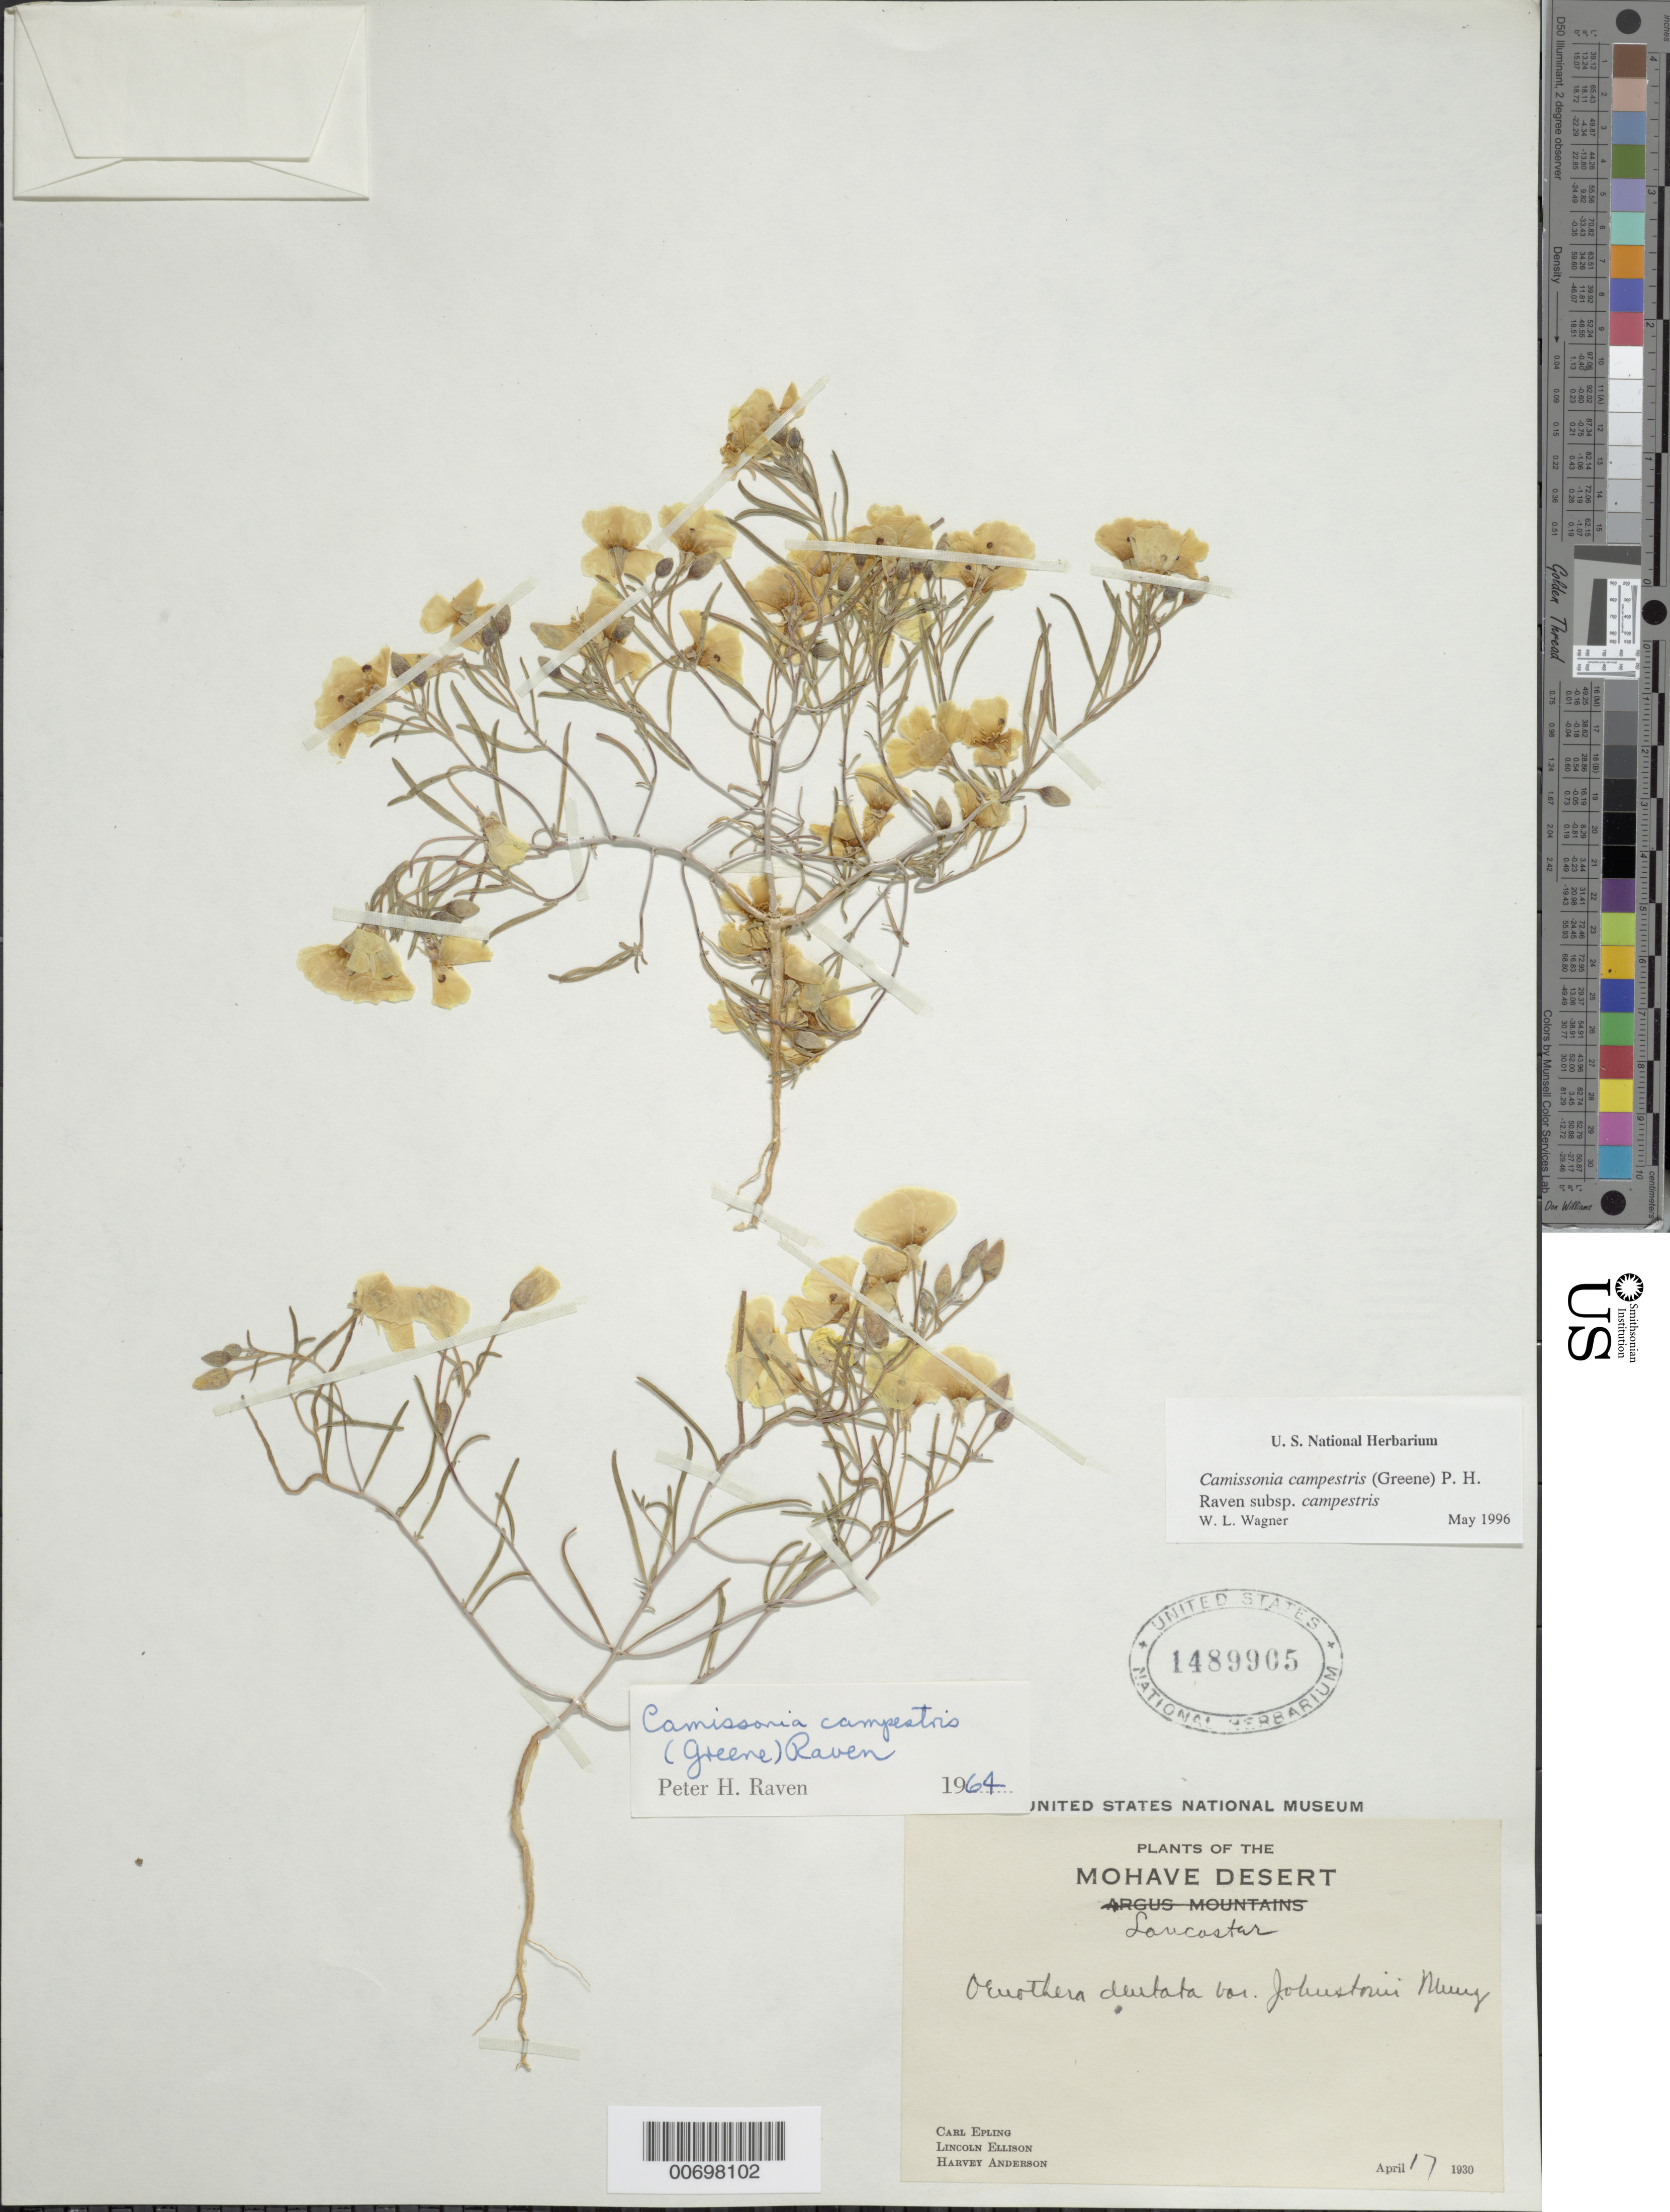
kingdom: Plantae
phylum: Tracheophyta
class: Magnoliopsida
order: Myrtales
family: Onagraceae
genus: Camissonia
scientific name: Camissonia campestris subsp. campestris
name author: (Greene) P.H. Raven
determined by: Wagner, W. L., (BOT), Smithsonian Institution - National Museum of Natural History (UNITED STATES)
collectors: C. C. Epling, L. Ellison & H. Anderson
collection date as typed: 17 Apr 1930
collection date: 1930-04-17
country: United States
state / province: California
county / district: Kern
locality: Lancaster, Mohave Desert.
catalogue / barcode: US 1489905